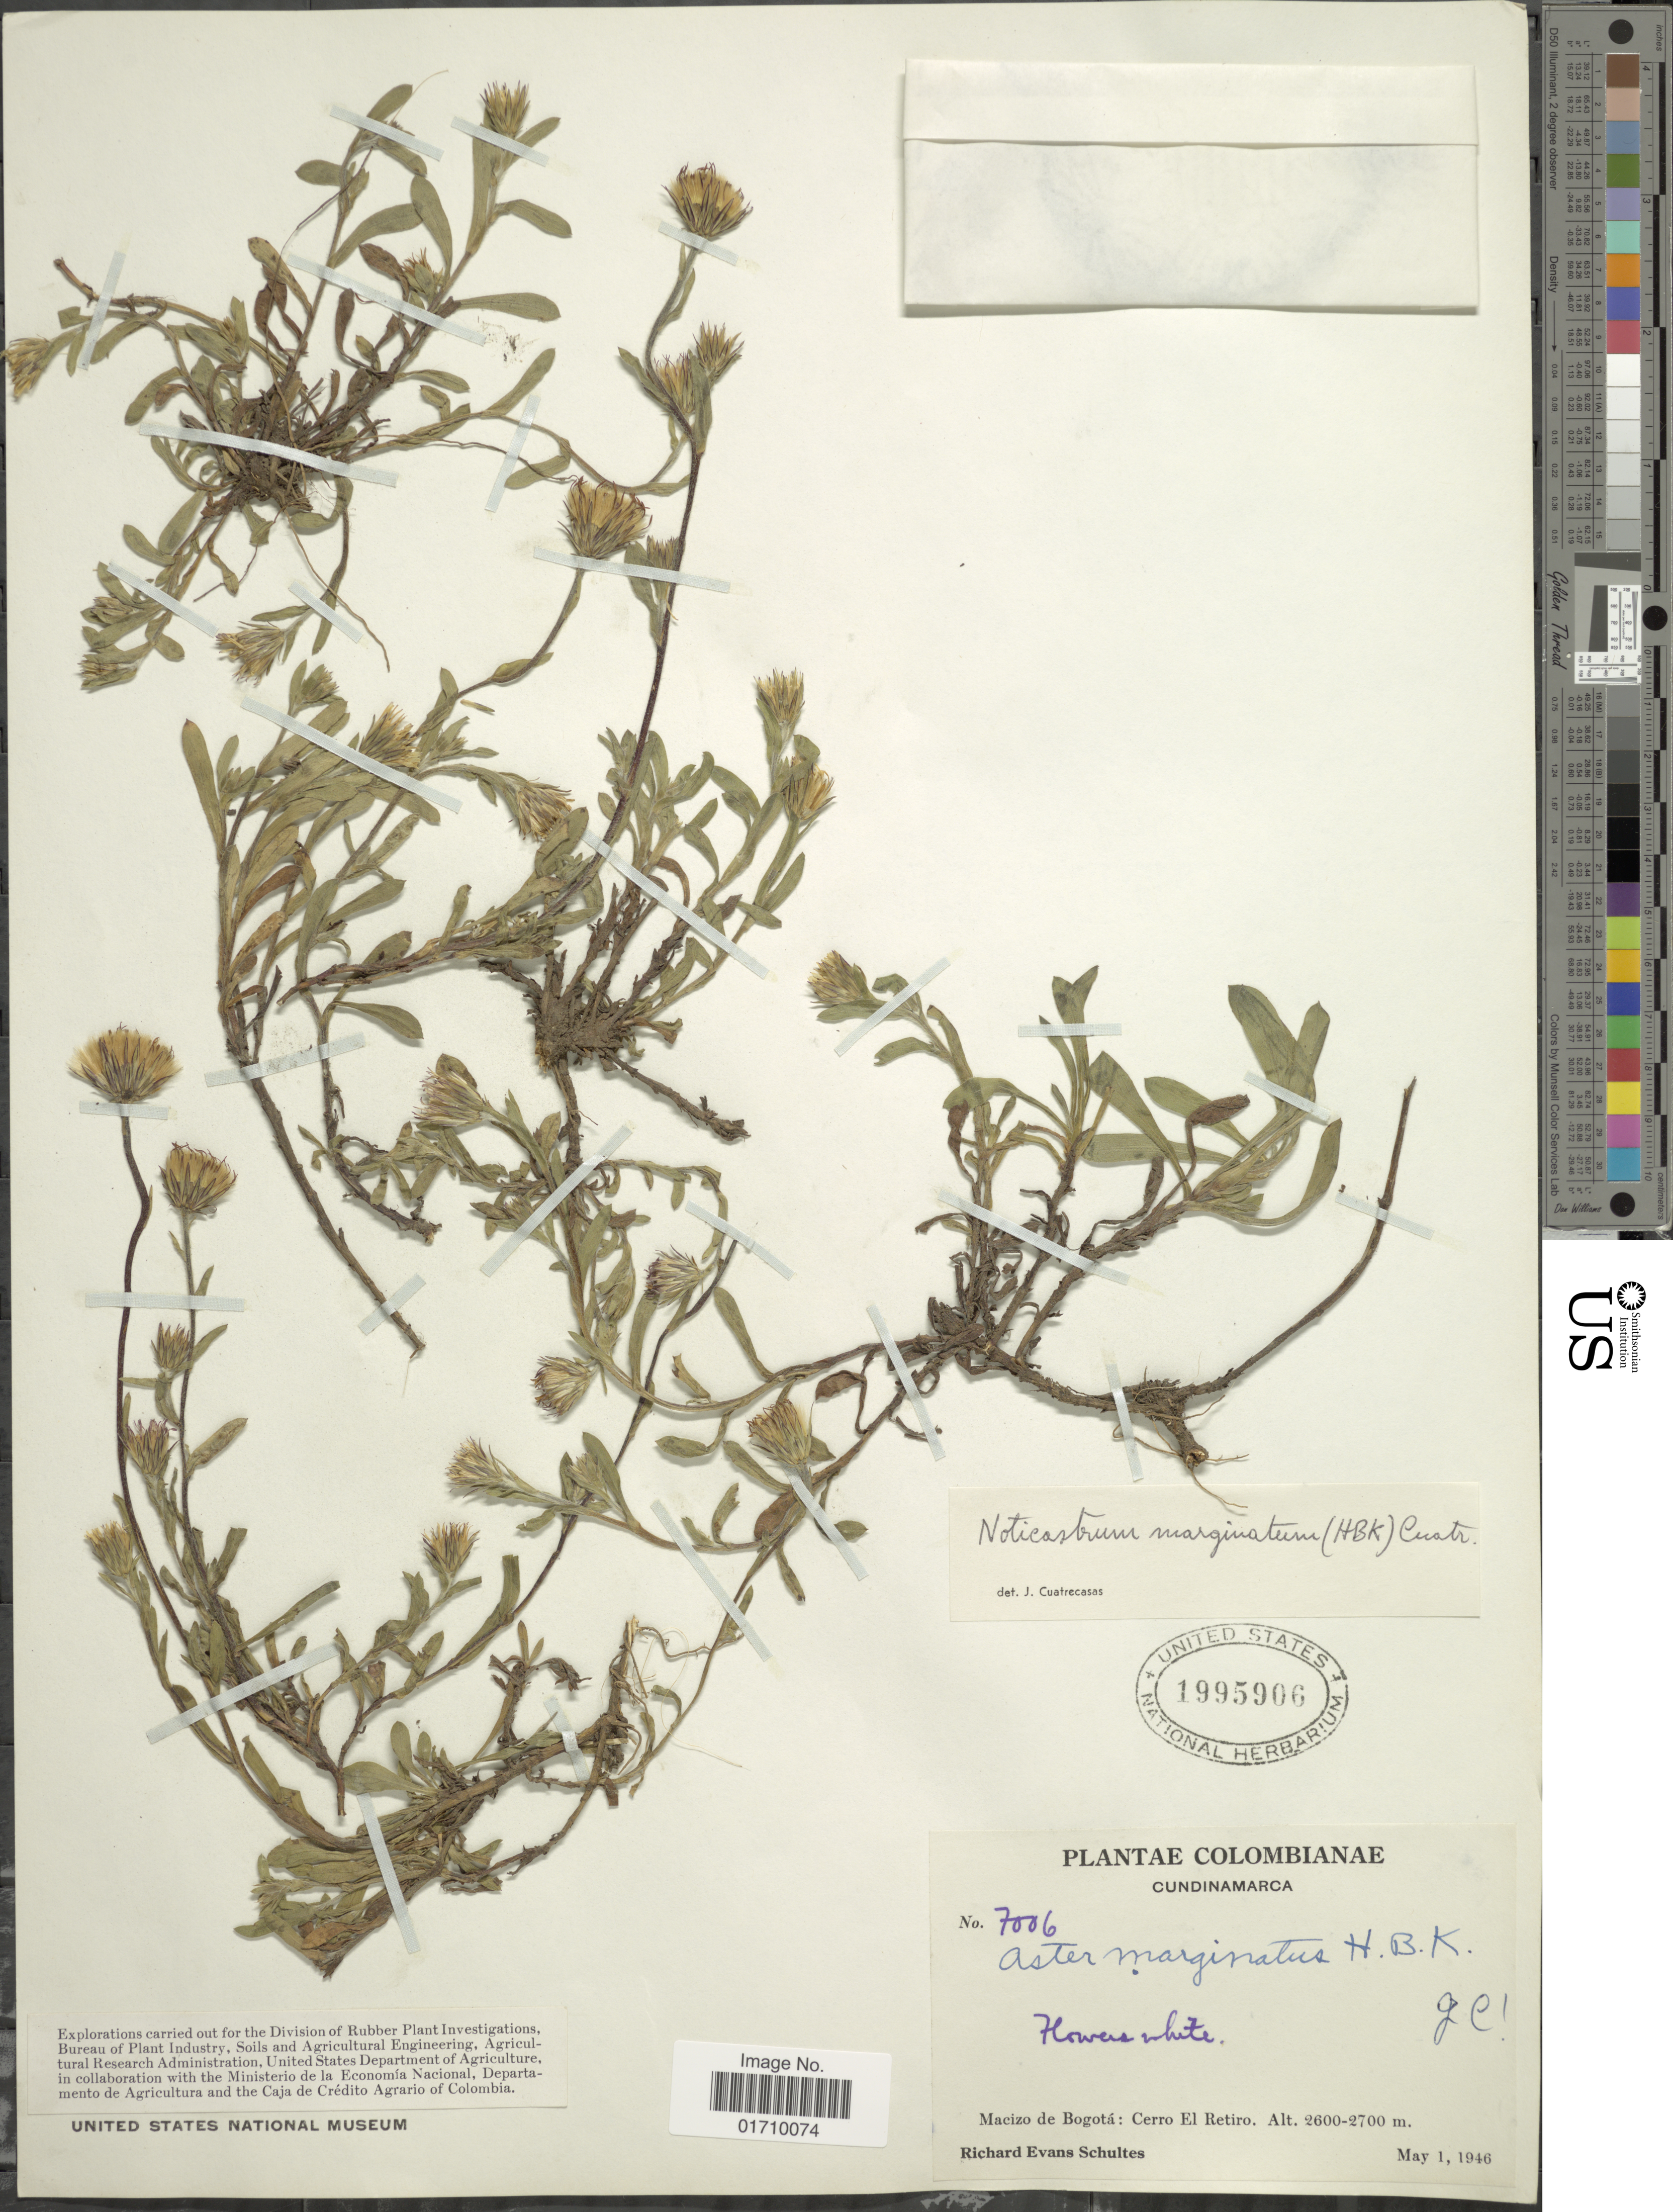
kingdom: Plantae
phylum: Tracheophyta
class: Magnoliopsida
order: Asterales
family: Asteraceae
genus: Noticastrum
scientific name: Noticastrum marginatum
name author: (Kunth) Cuatrec.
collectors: R. E. Schultes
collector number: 7006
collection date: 1946-05-01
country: Colombia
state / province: Cundinamarca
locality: Macizo de Bogota, Cerro El Retiro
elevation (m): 2600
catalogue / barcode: US 1995906